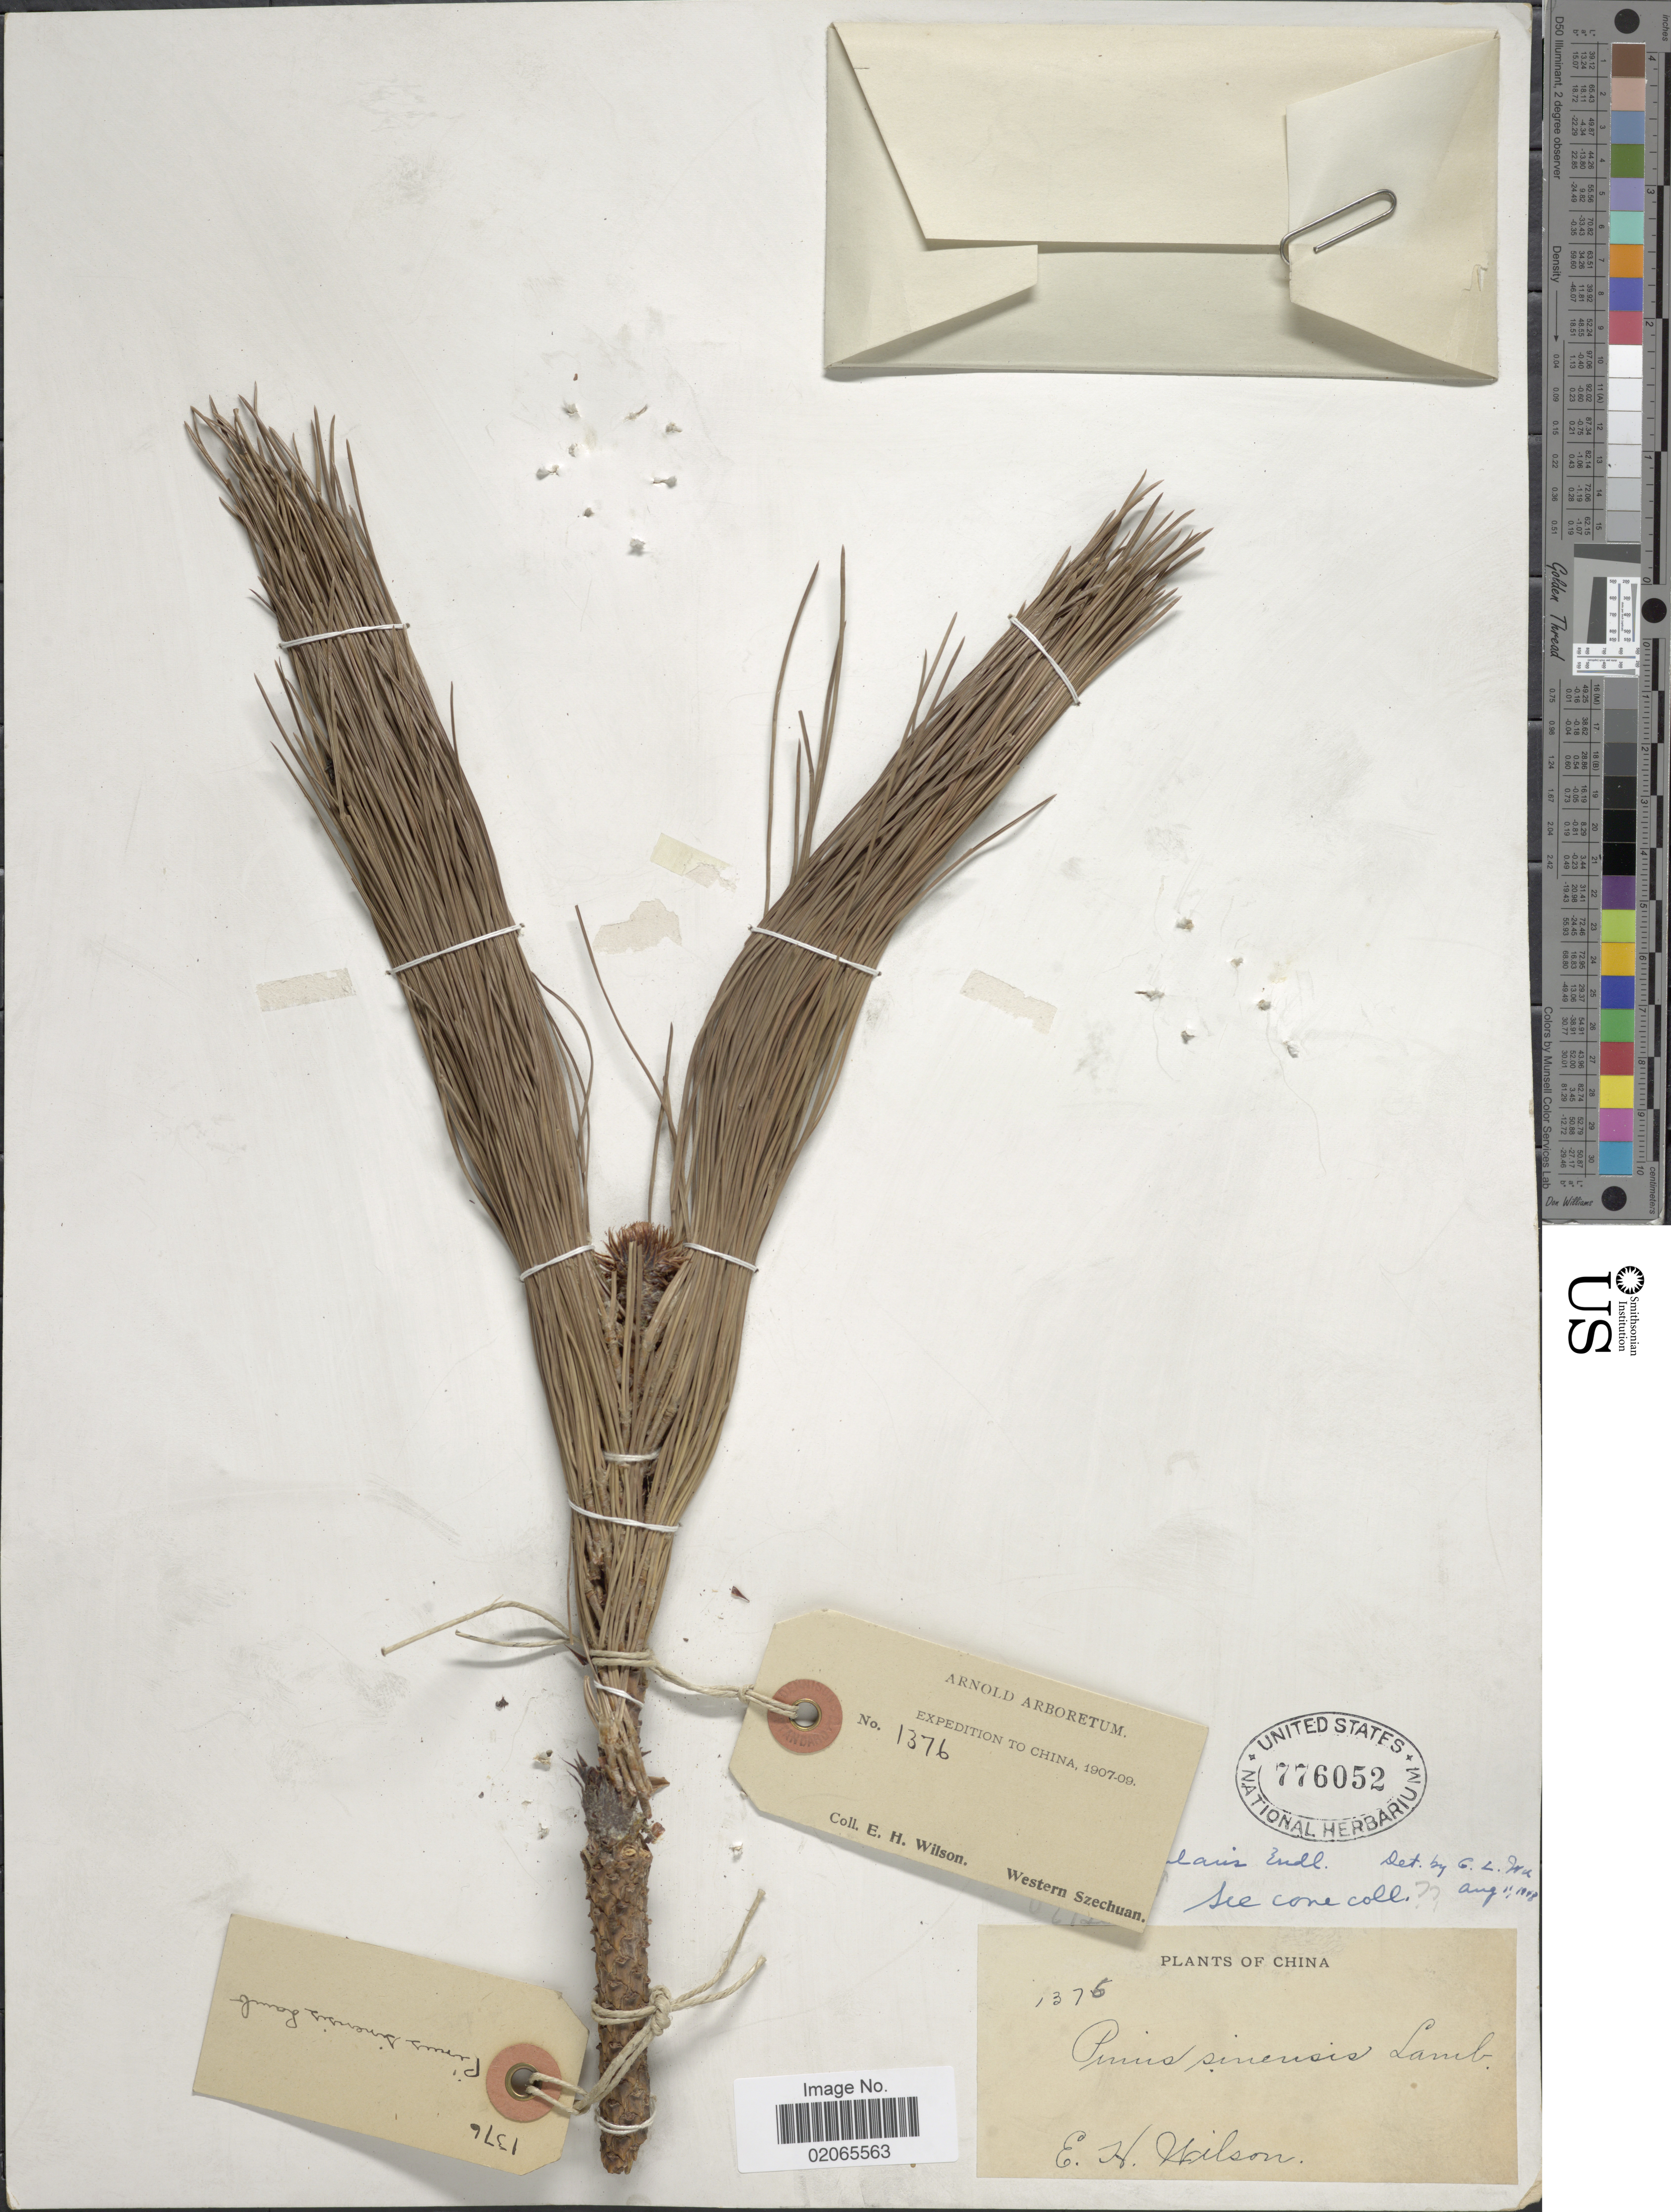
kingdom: Plantae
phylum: Tracheophyta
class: Pinopsida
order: Pinales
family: Pinaceae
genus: Pinus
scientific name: Pinus insularis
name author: Endl.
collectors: E. Wilson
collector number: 1375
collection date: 1907/1909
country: China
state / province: Sichuan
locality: Western Szechuan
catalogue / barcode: US 776052